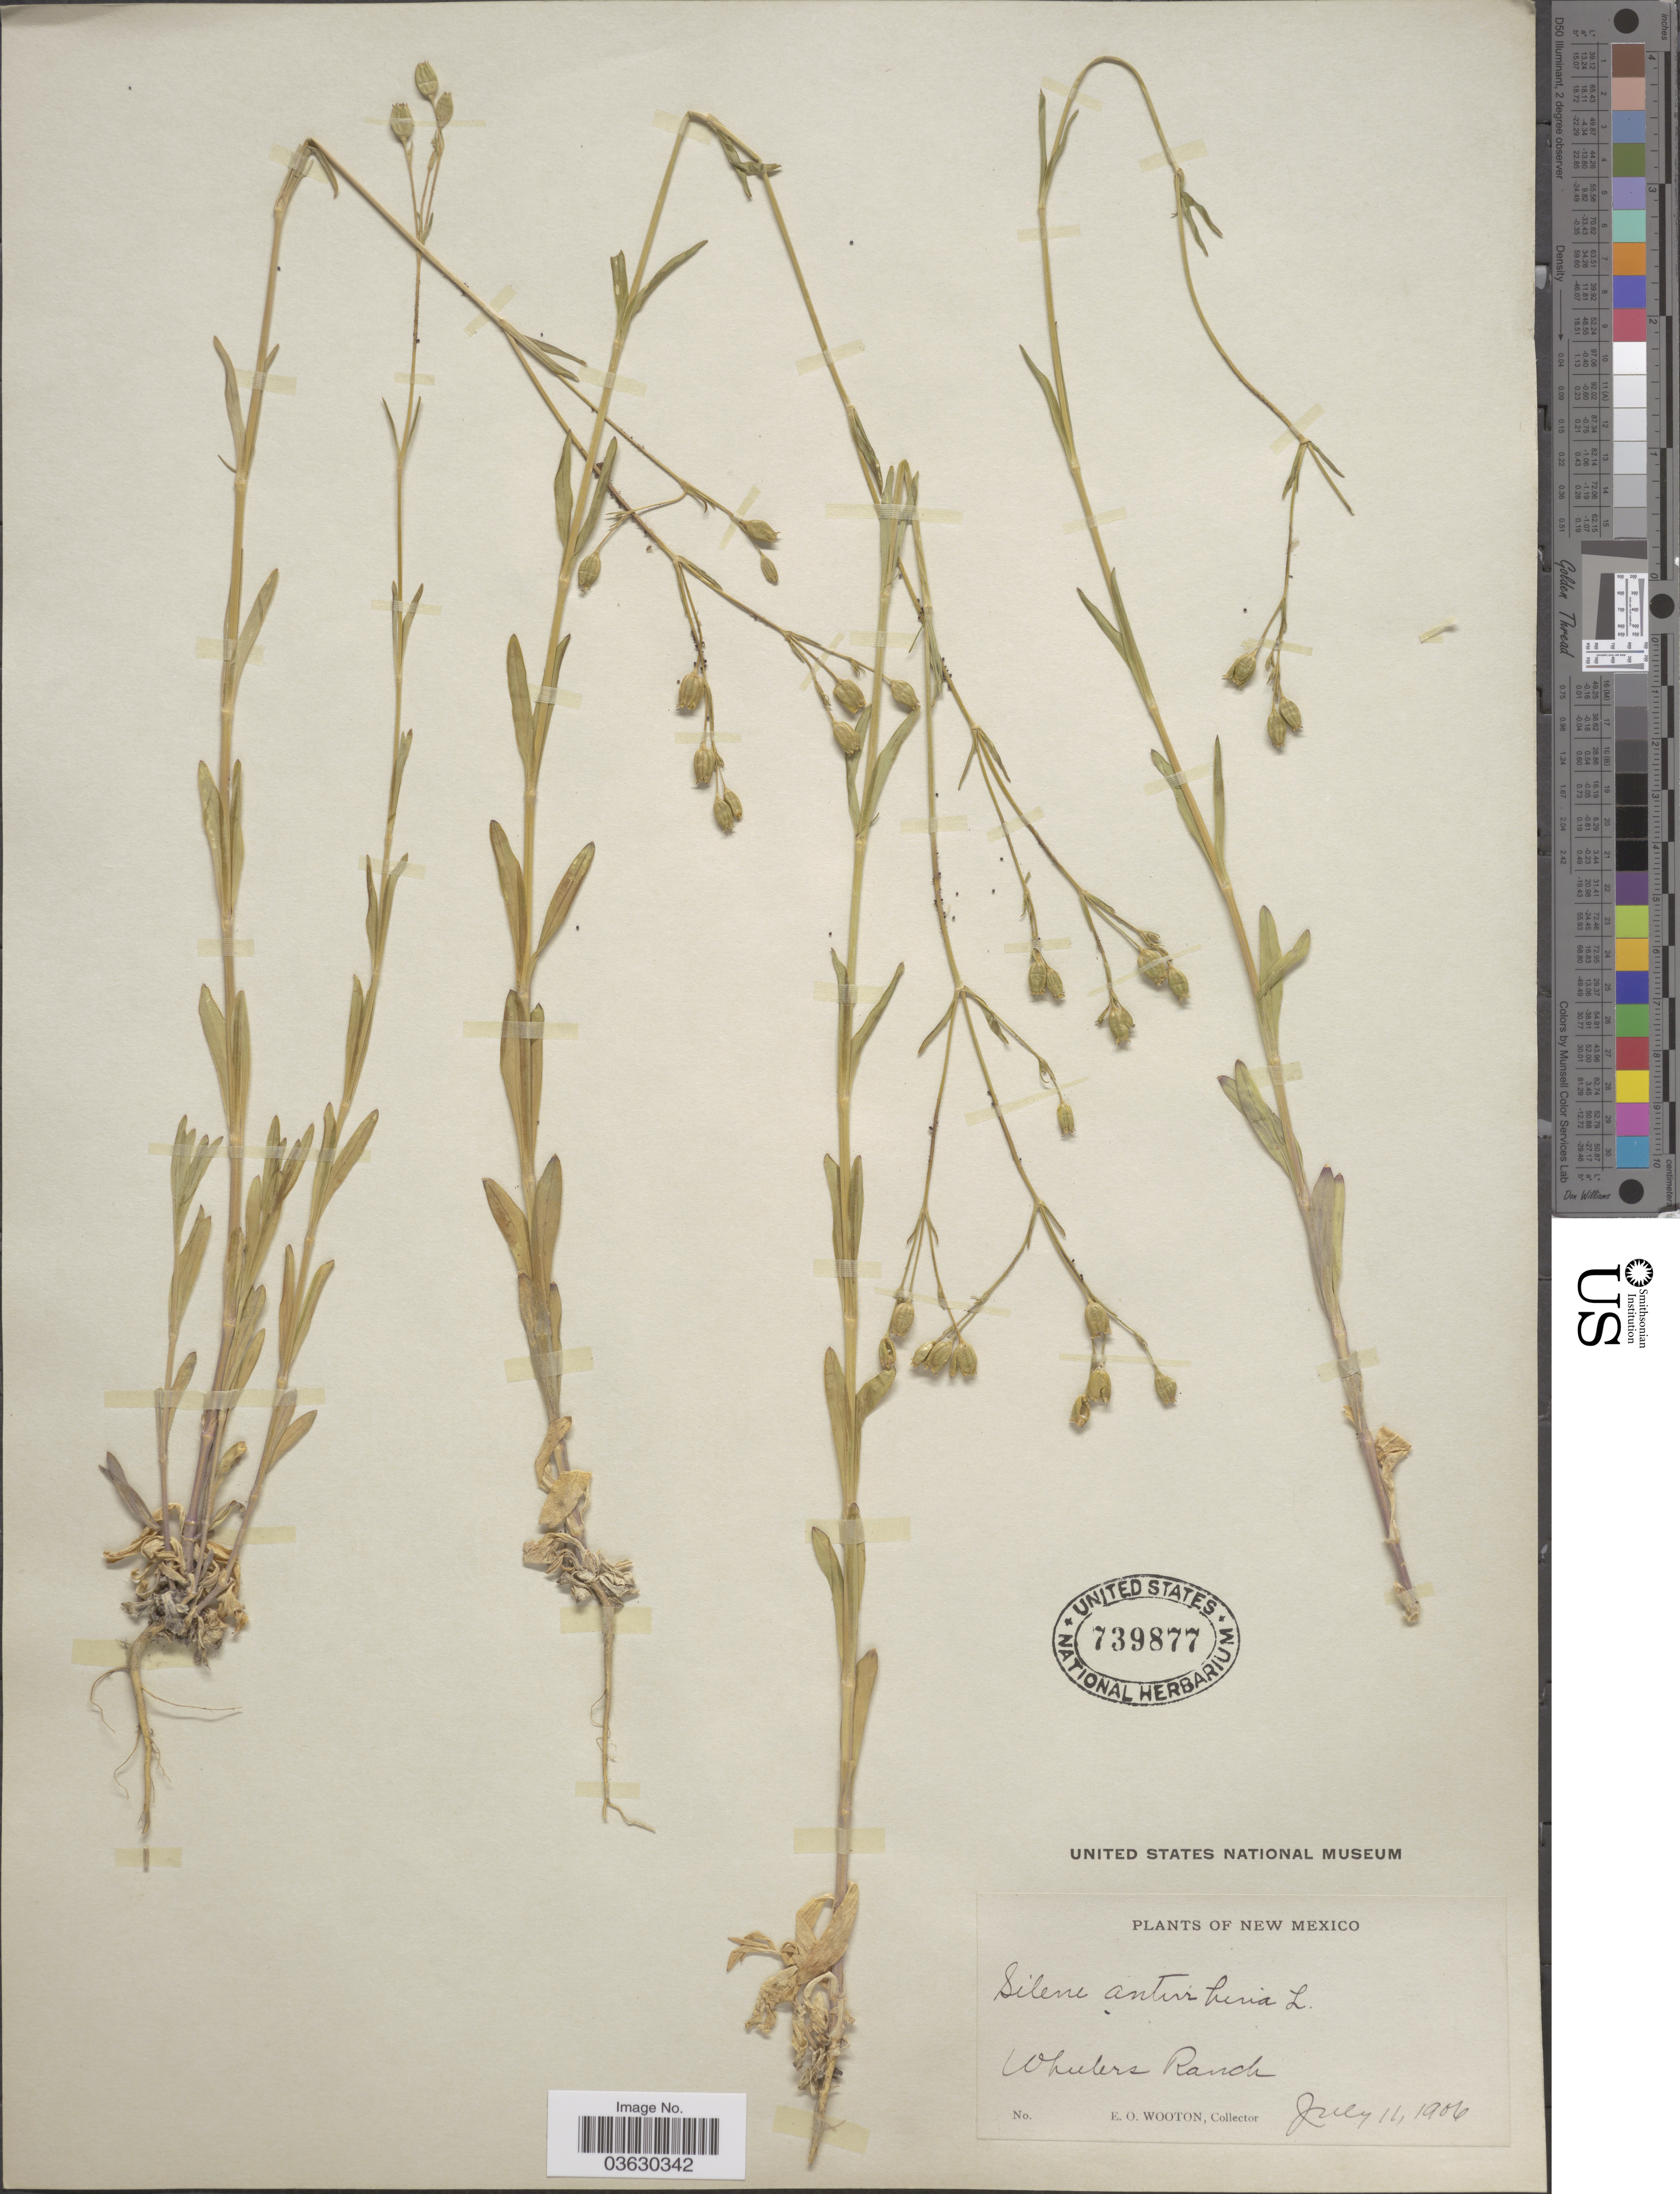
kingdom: Plantae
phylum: Tracheophyta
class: Magnoliopsida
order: Caryophyllales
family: Caryophyllaceae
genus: Silene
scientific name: Silene antirrhina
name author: L.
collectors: E. O. Wooton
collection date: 1906-07-11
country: United States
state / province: New Mexico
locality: Wheelers Ranch.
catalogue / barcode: US 739877